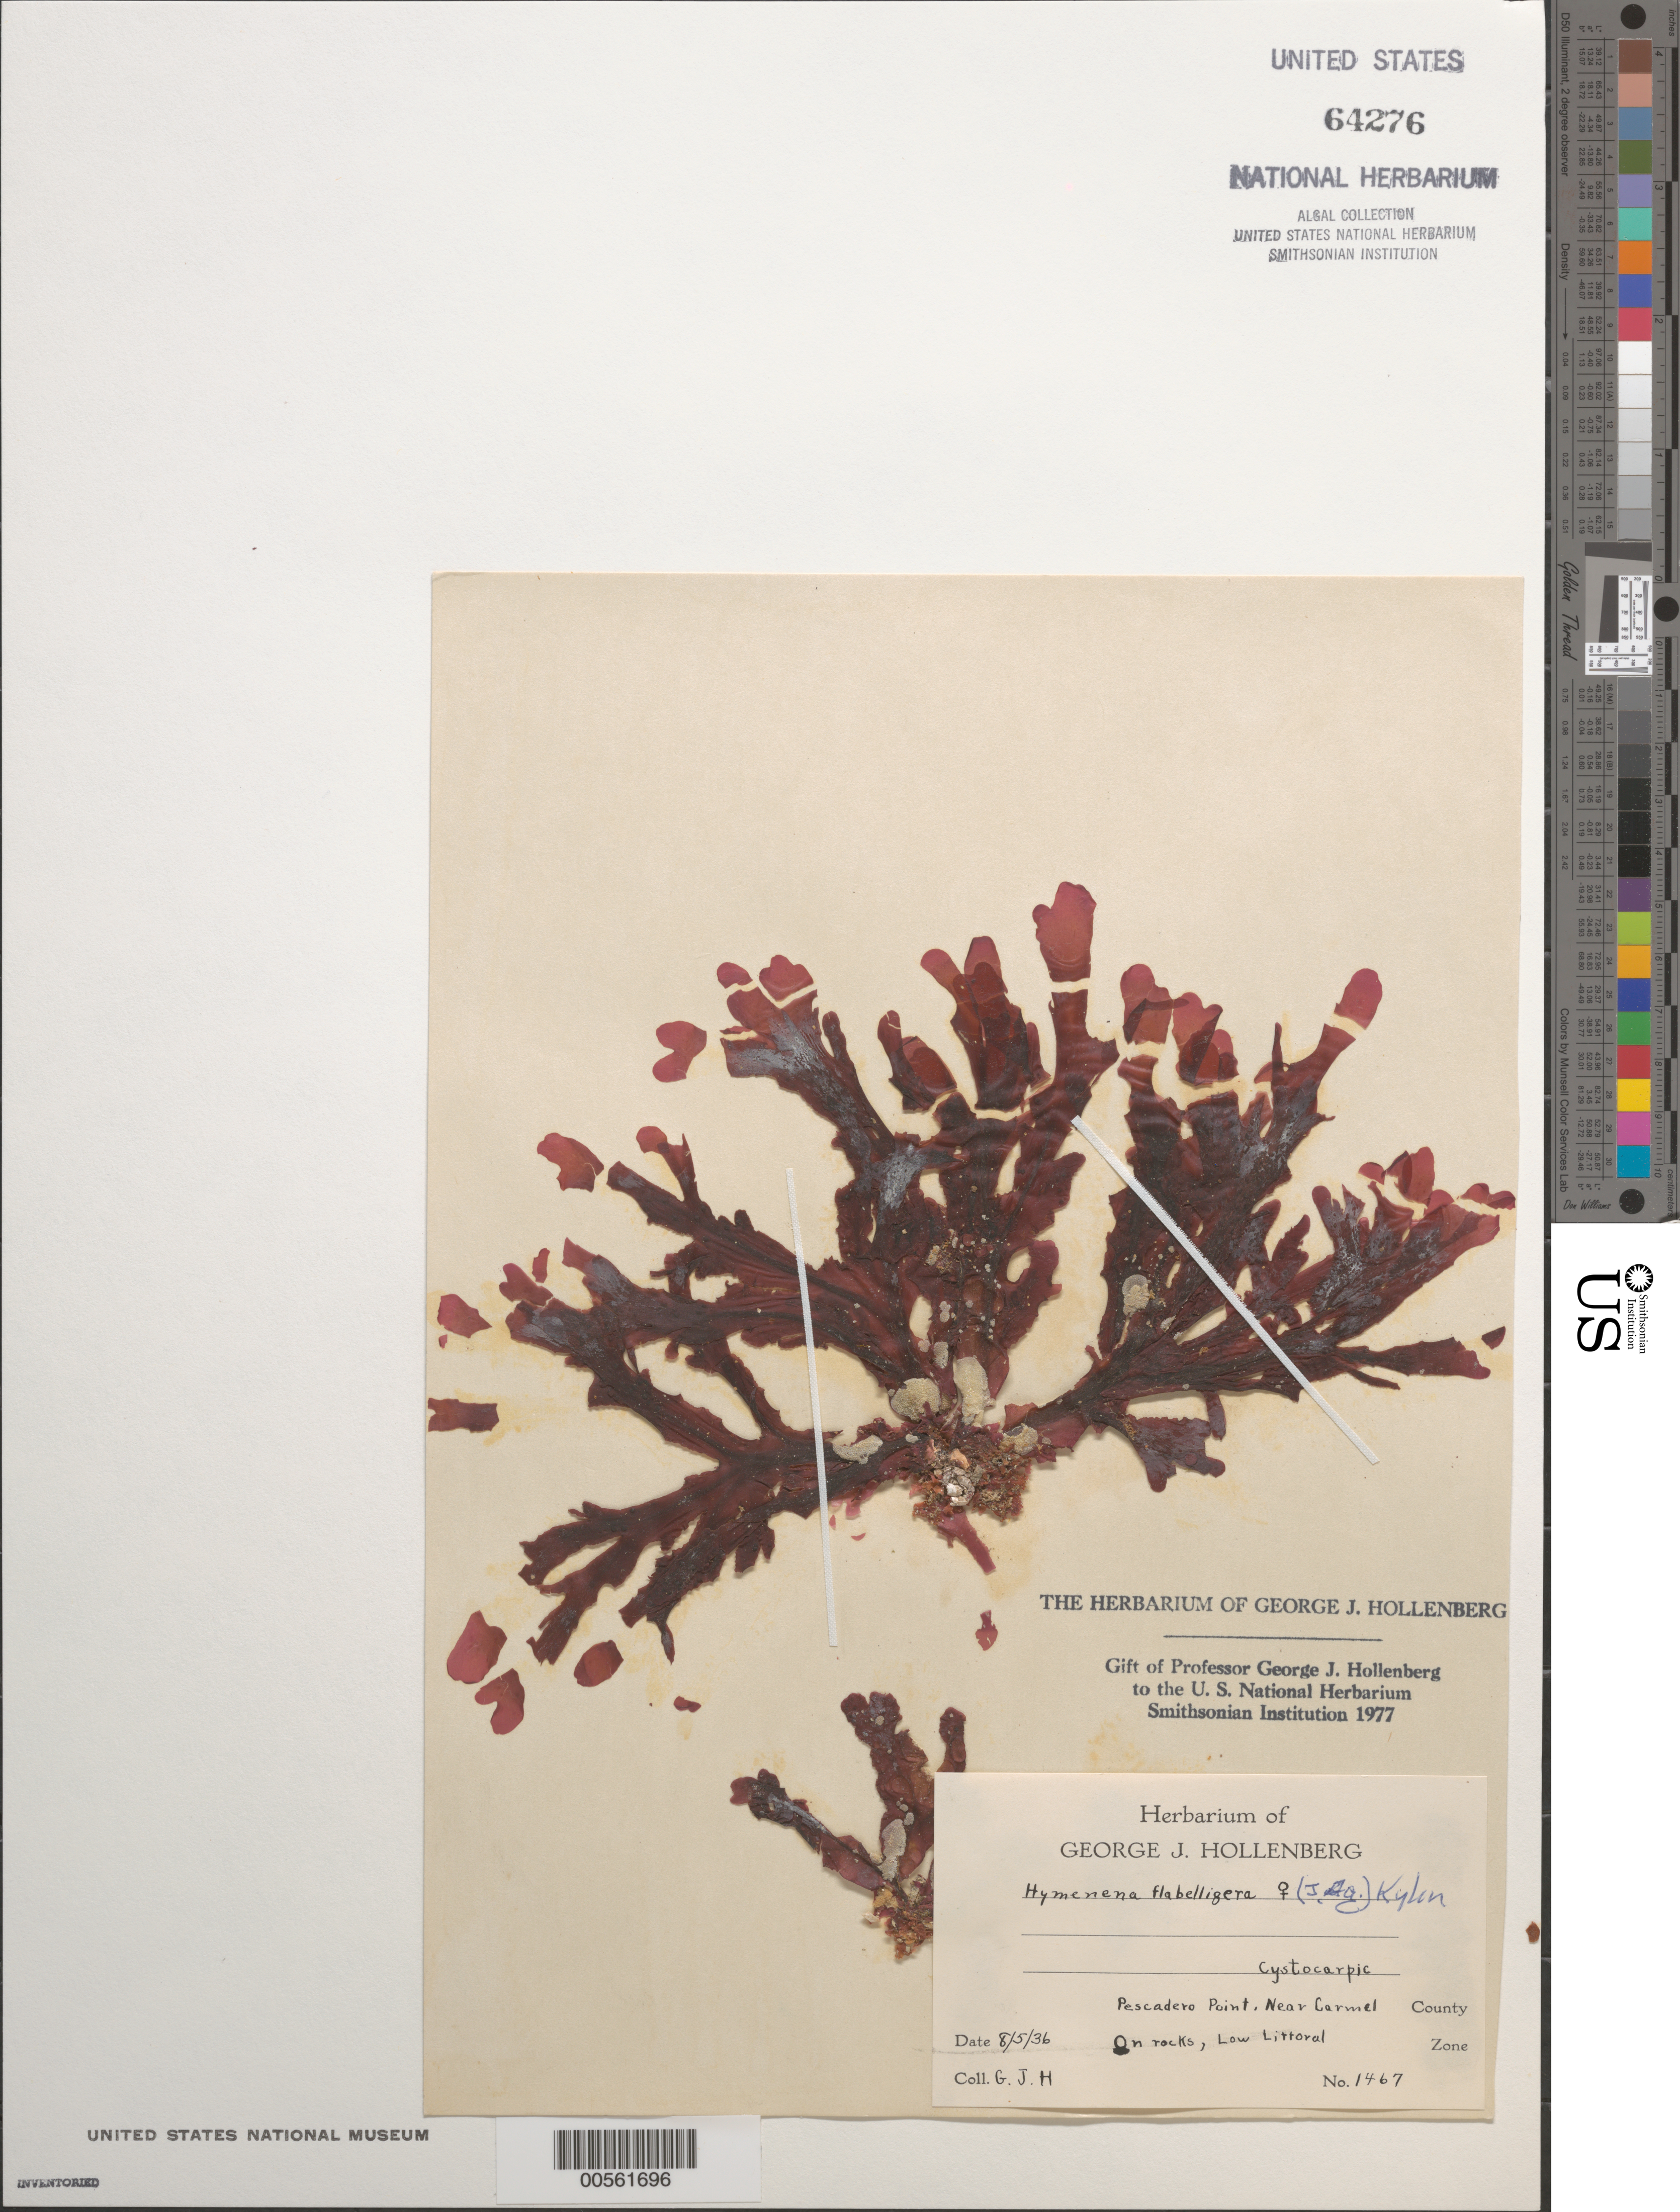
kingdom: Plantae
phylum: Rhodophyta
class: Florideophyceae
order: Ceramiales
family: Delesseriaceae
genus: Hymenena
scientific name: Hymenena flabelligera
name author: (J. Agardh) Kylin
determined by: Hollenberg, George J.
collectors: G. Hollenberg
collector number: GJH 1467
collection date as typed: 05 Aug 1936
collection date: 1936-08-05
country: United States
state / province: California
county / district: Monterey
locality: Pescadero Point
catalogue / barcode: US 64276